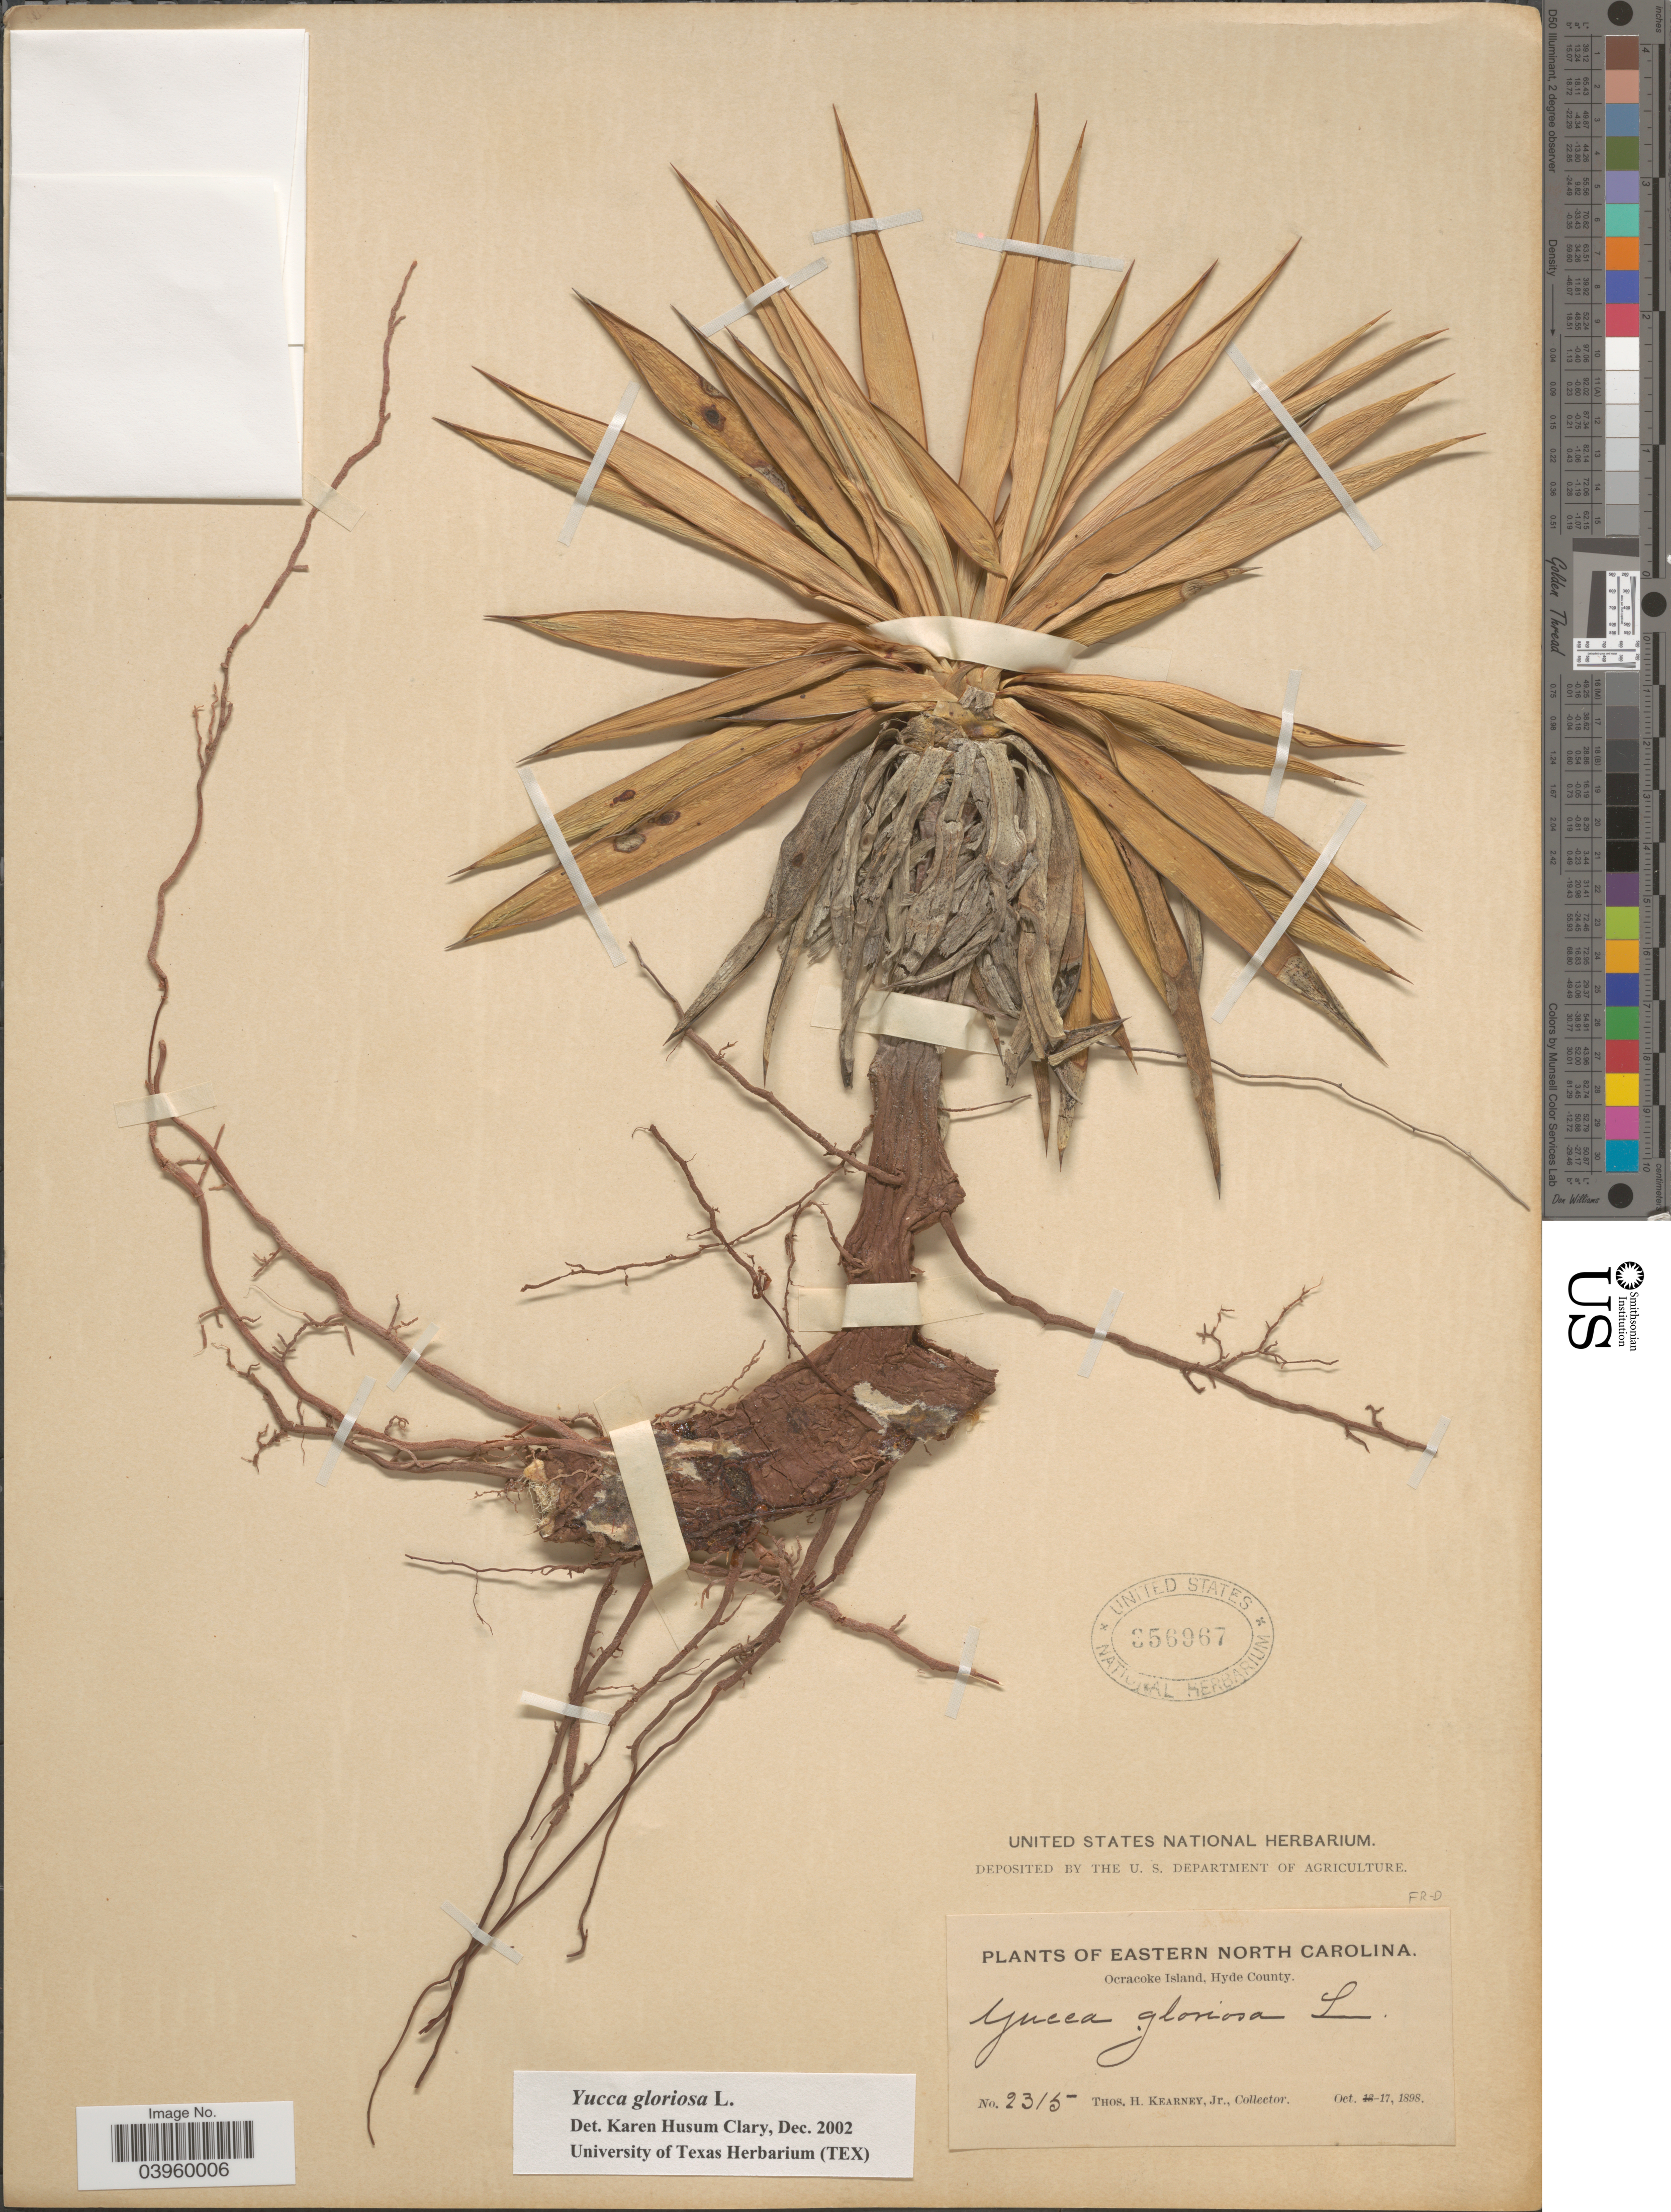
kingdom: Plantae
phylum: Tracheophyta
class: Liliopsida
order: Asparagales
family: Asparagaceae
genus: Yucca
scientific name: Yucca gloriosa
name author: L.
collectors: T. H. Kearney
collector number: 2315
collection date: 1898-10-17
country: United States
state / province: North Carolina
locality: Eastern North Carolina. Ocracoke Island, Hyde County.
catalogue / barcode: US 356967